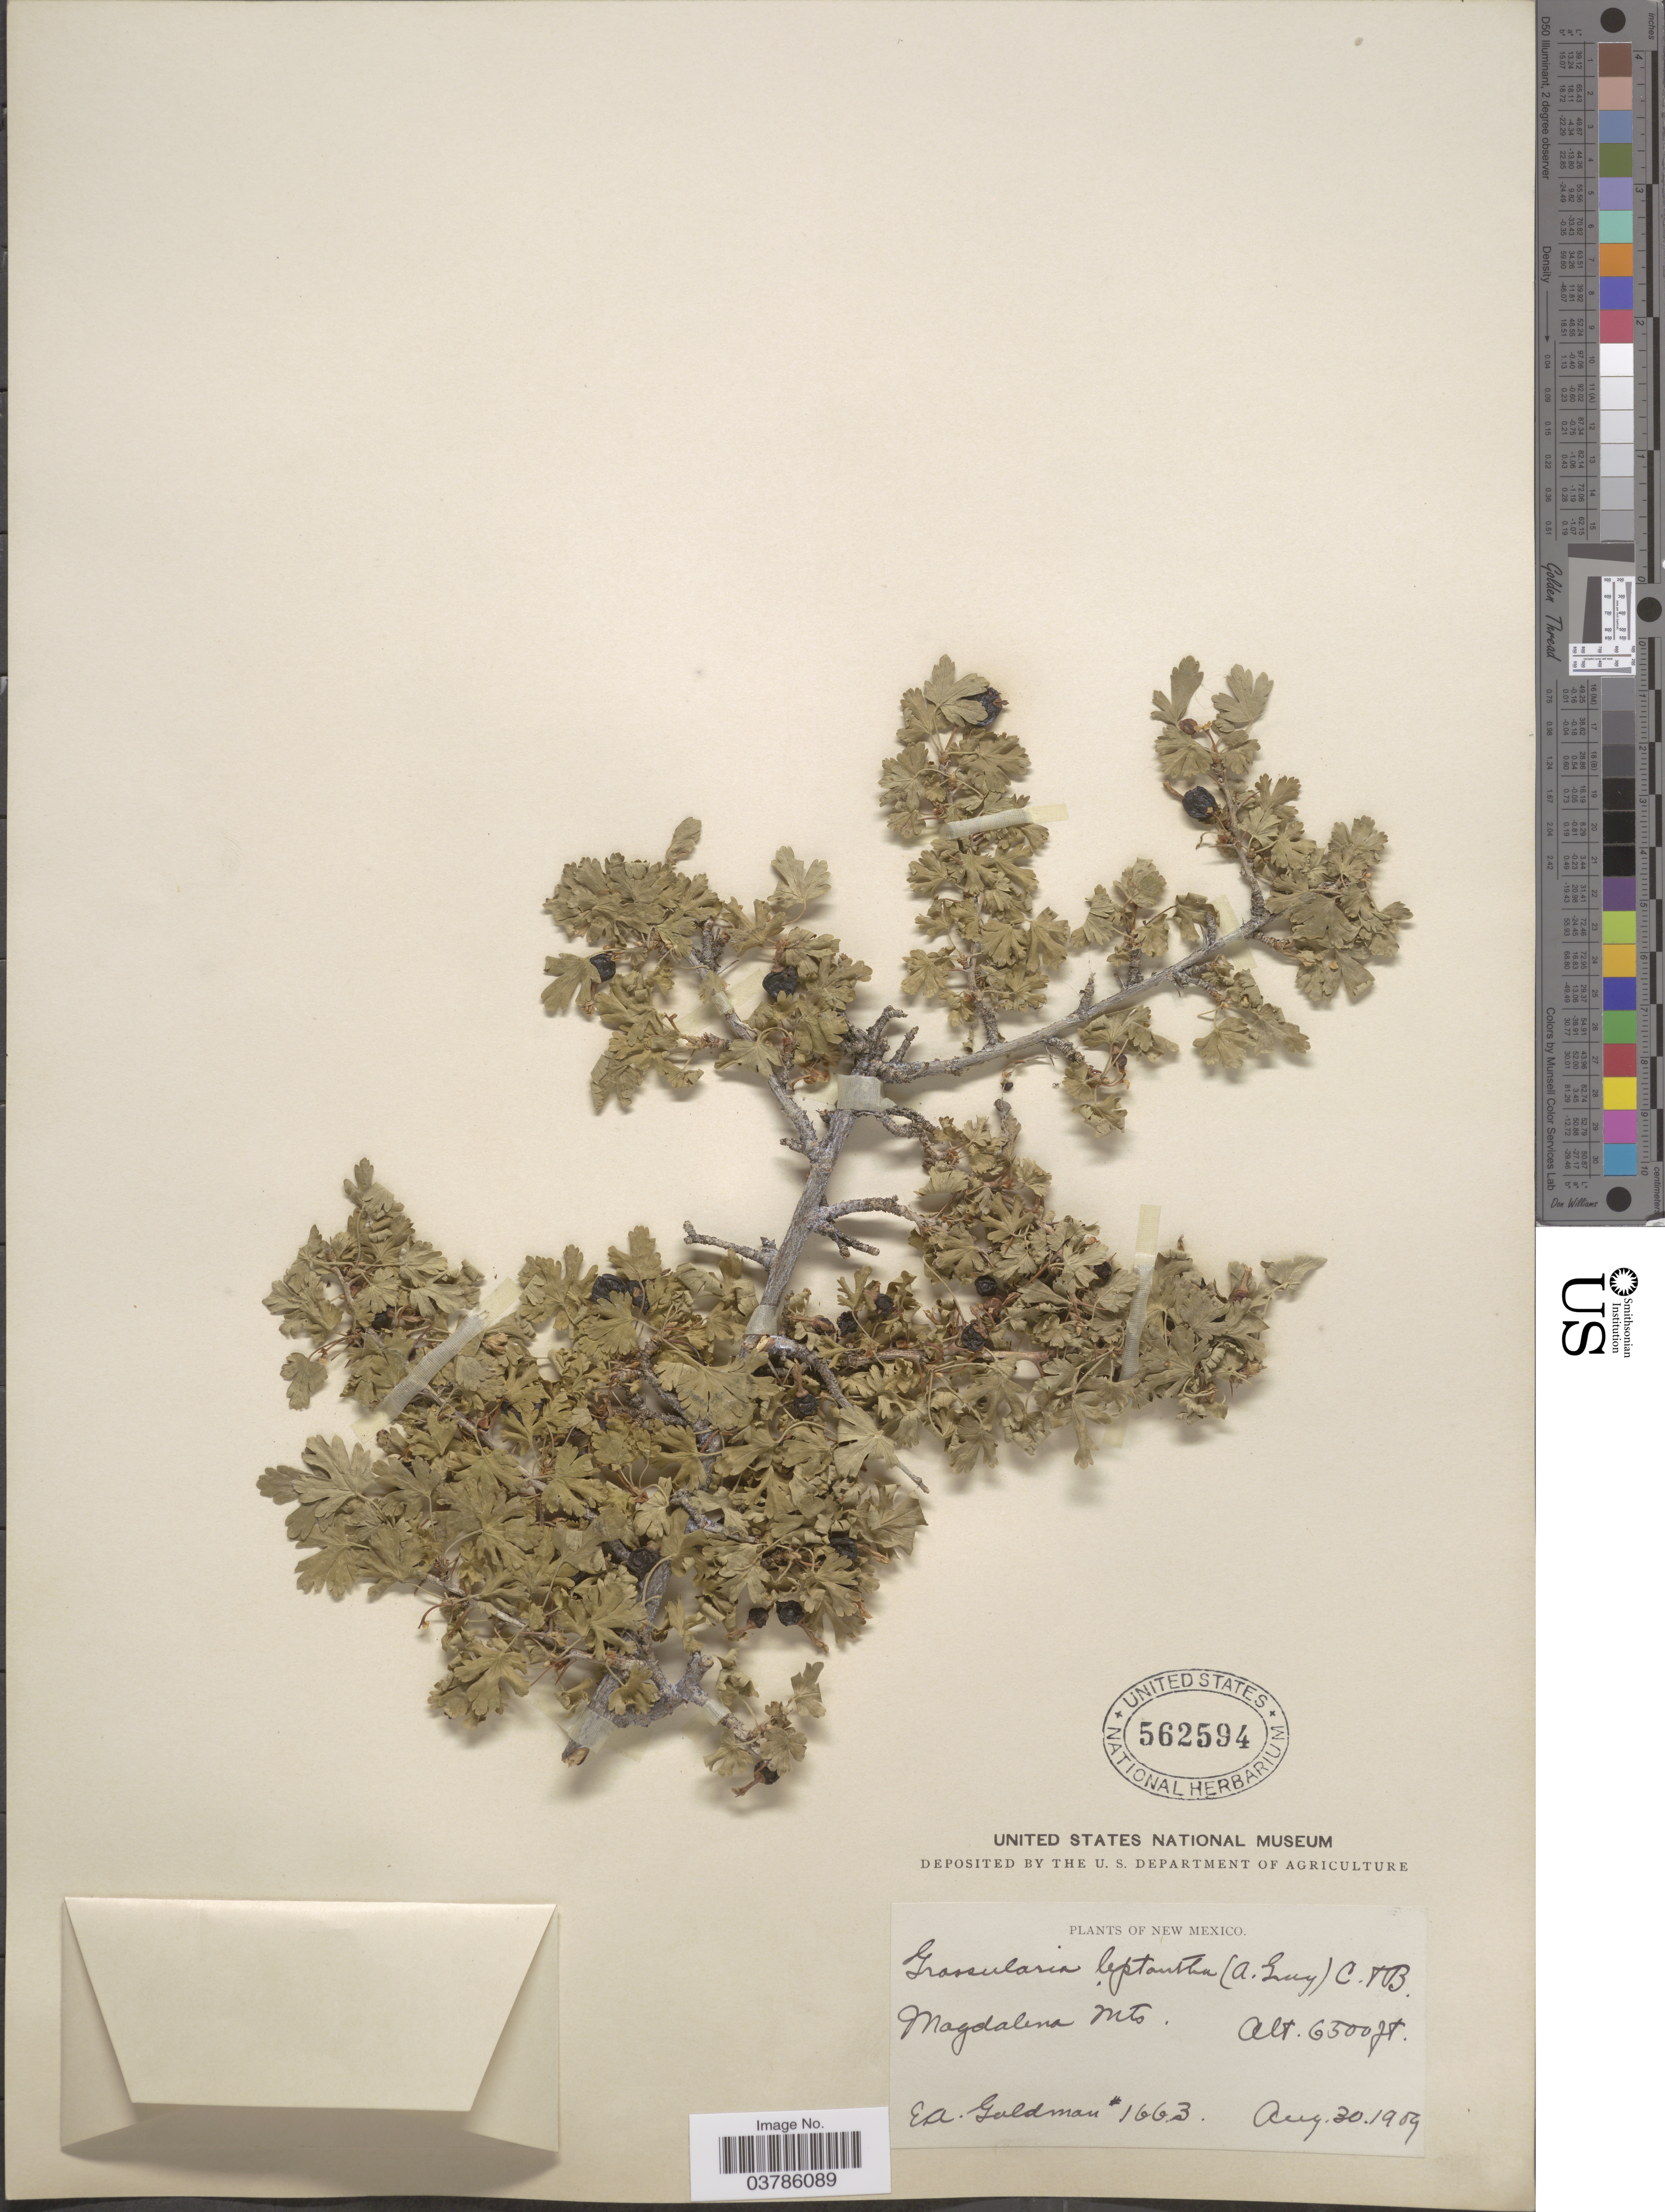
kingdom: Plantae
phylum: Tracheophyta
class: Magnoliopsida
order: Saxifragales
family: Grossulariaceae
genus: Ribes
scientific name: Ribes leptanthum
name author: A. Gray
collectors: E. A. Goldman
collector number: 1663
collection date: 1909-08-30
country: United States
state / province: New Mexico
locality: Magdalena Mts.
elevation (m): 1981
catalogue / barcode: US 562594